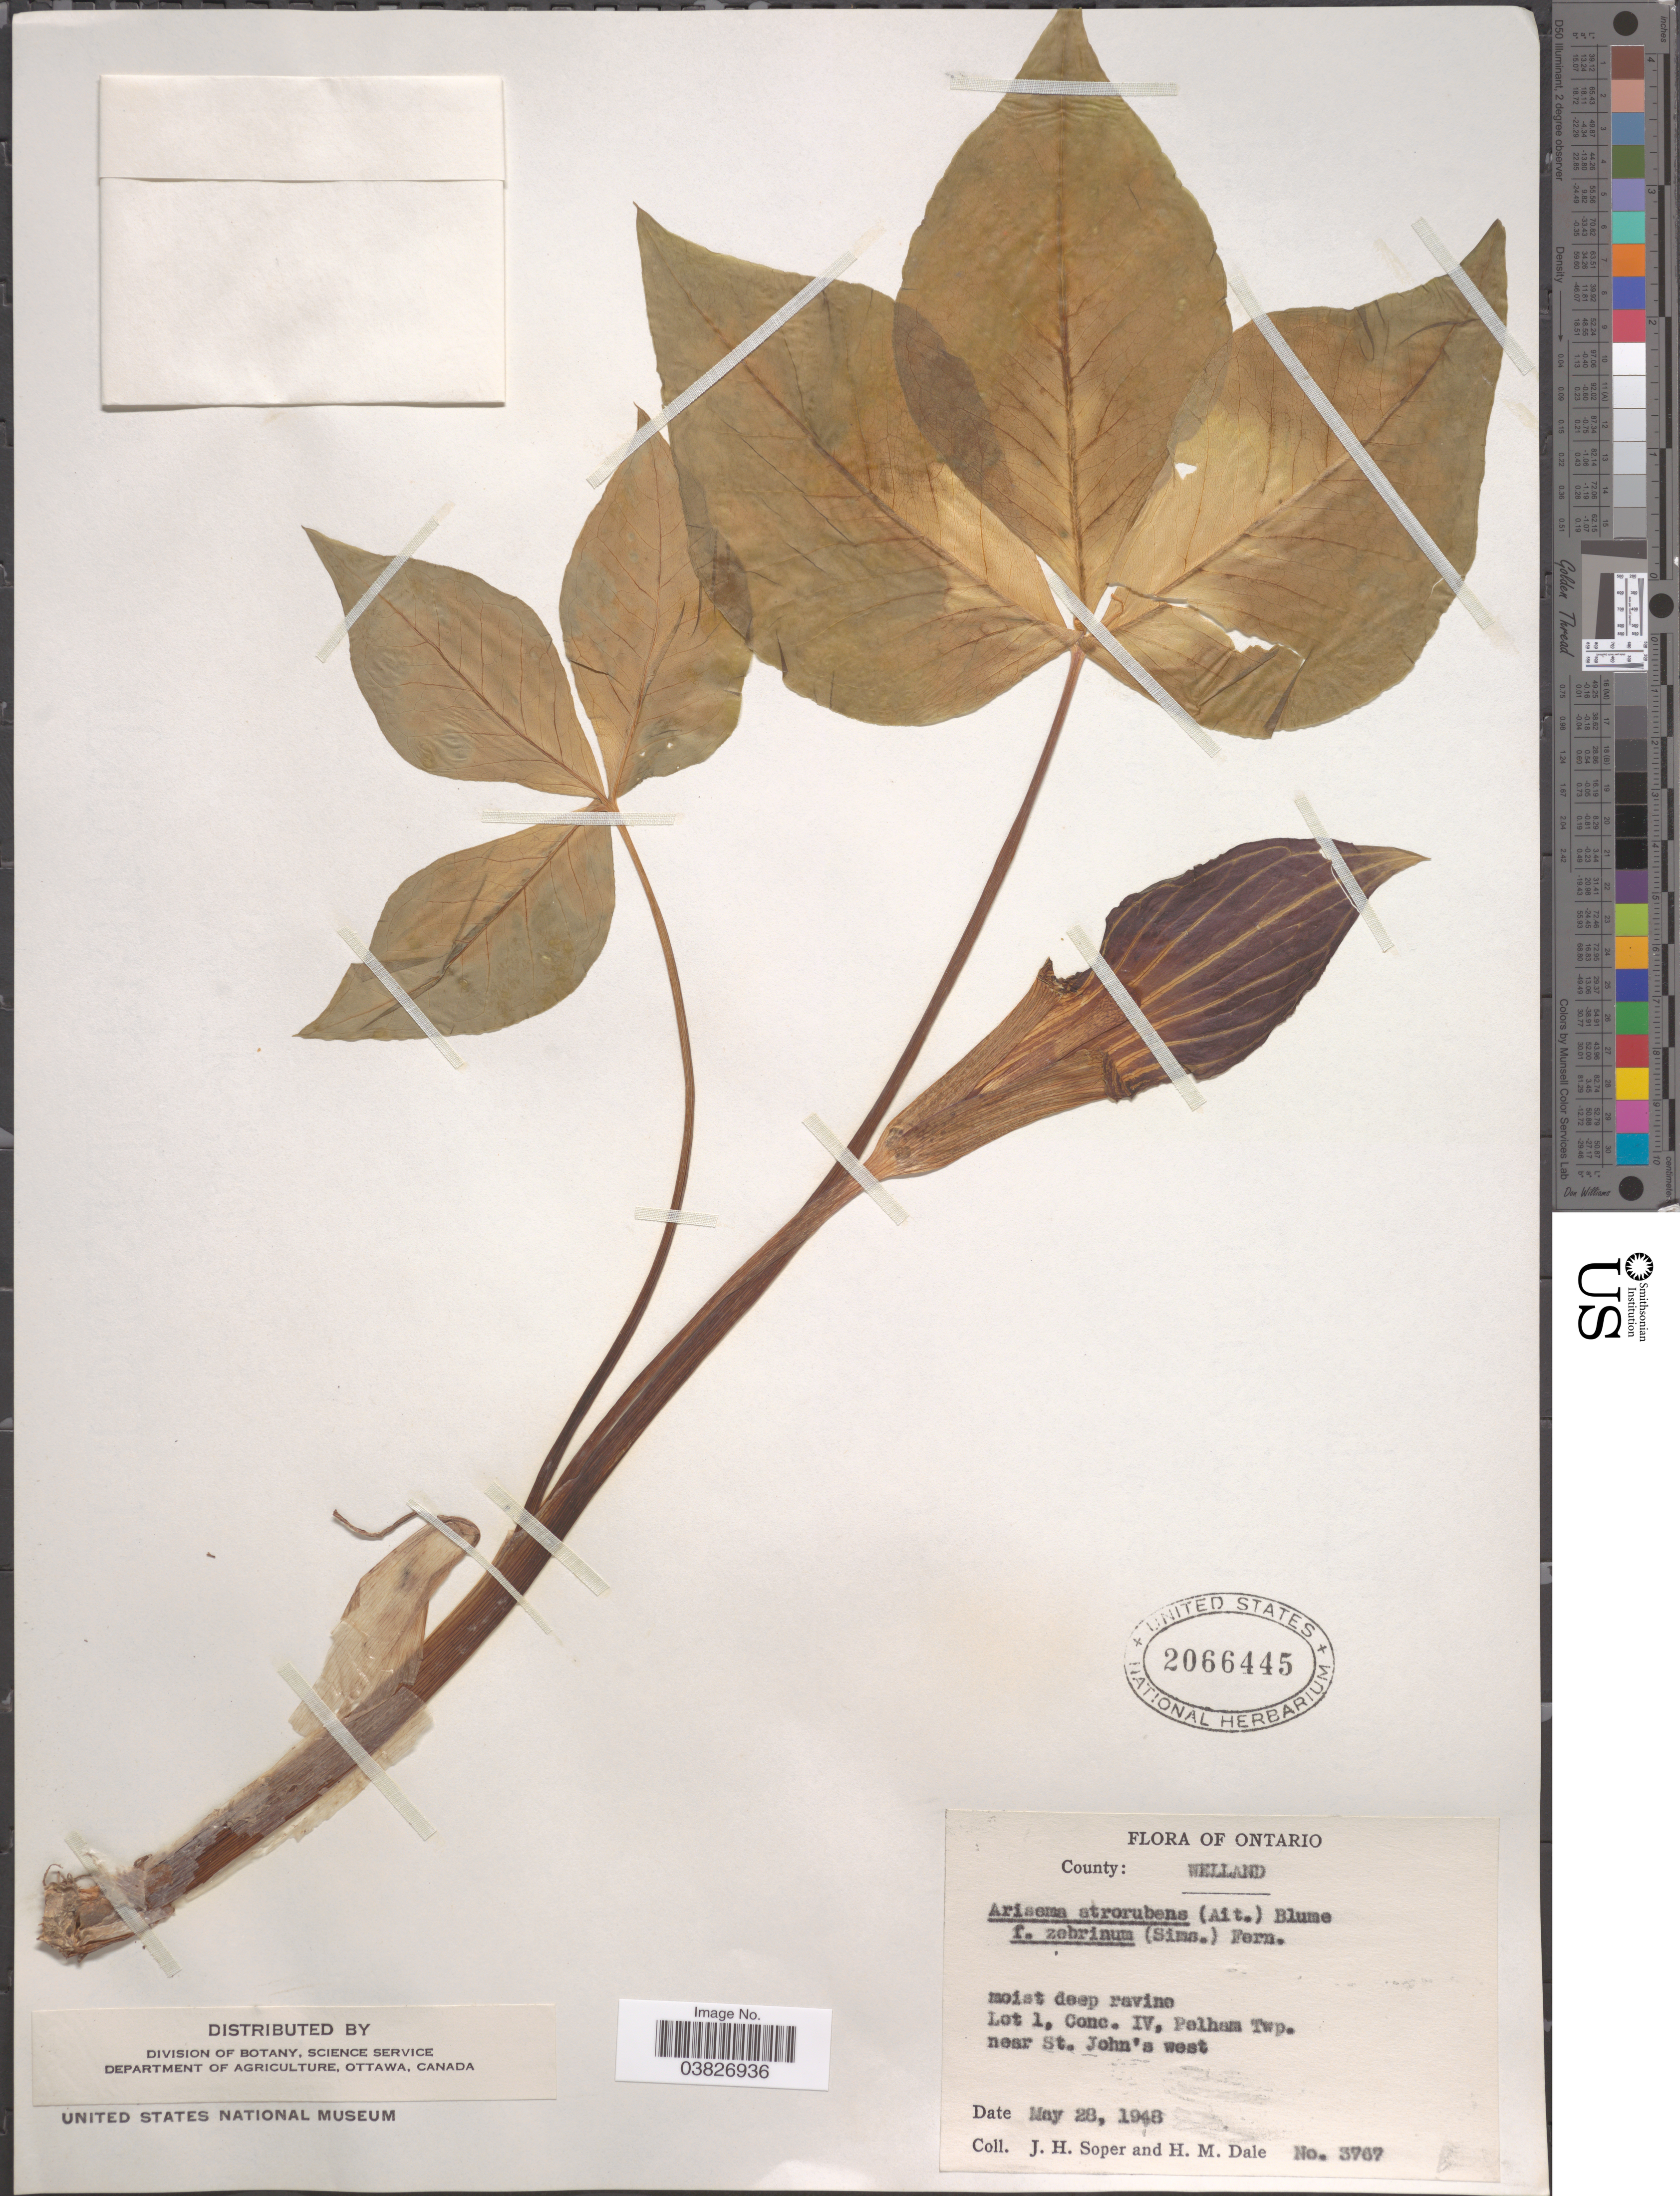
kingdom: Plantae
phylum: Tracheophyta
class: Liliopsida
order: Alismatales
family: Araceae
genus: Arisaema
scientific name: Arisaema atrorubens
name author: (Aiton) Blume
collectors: J. H. Soper & H. M. Dale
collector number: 3767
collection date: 1948-05-28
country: Canada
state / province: Ontario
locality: County: Welland. Lot 1, Conc. IV, Pelham Twp. near St. John's west.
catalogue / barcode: US 2066445